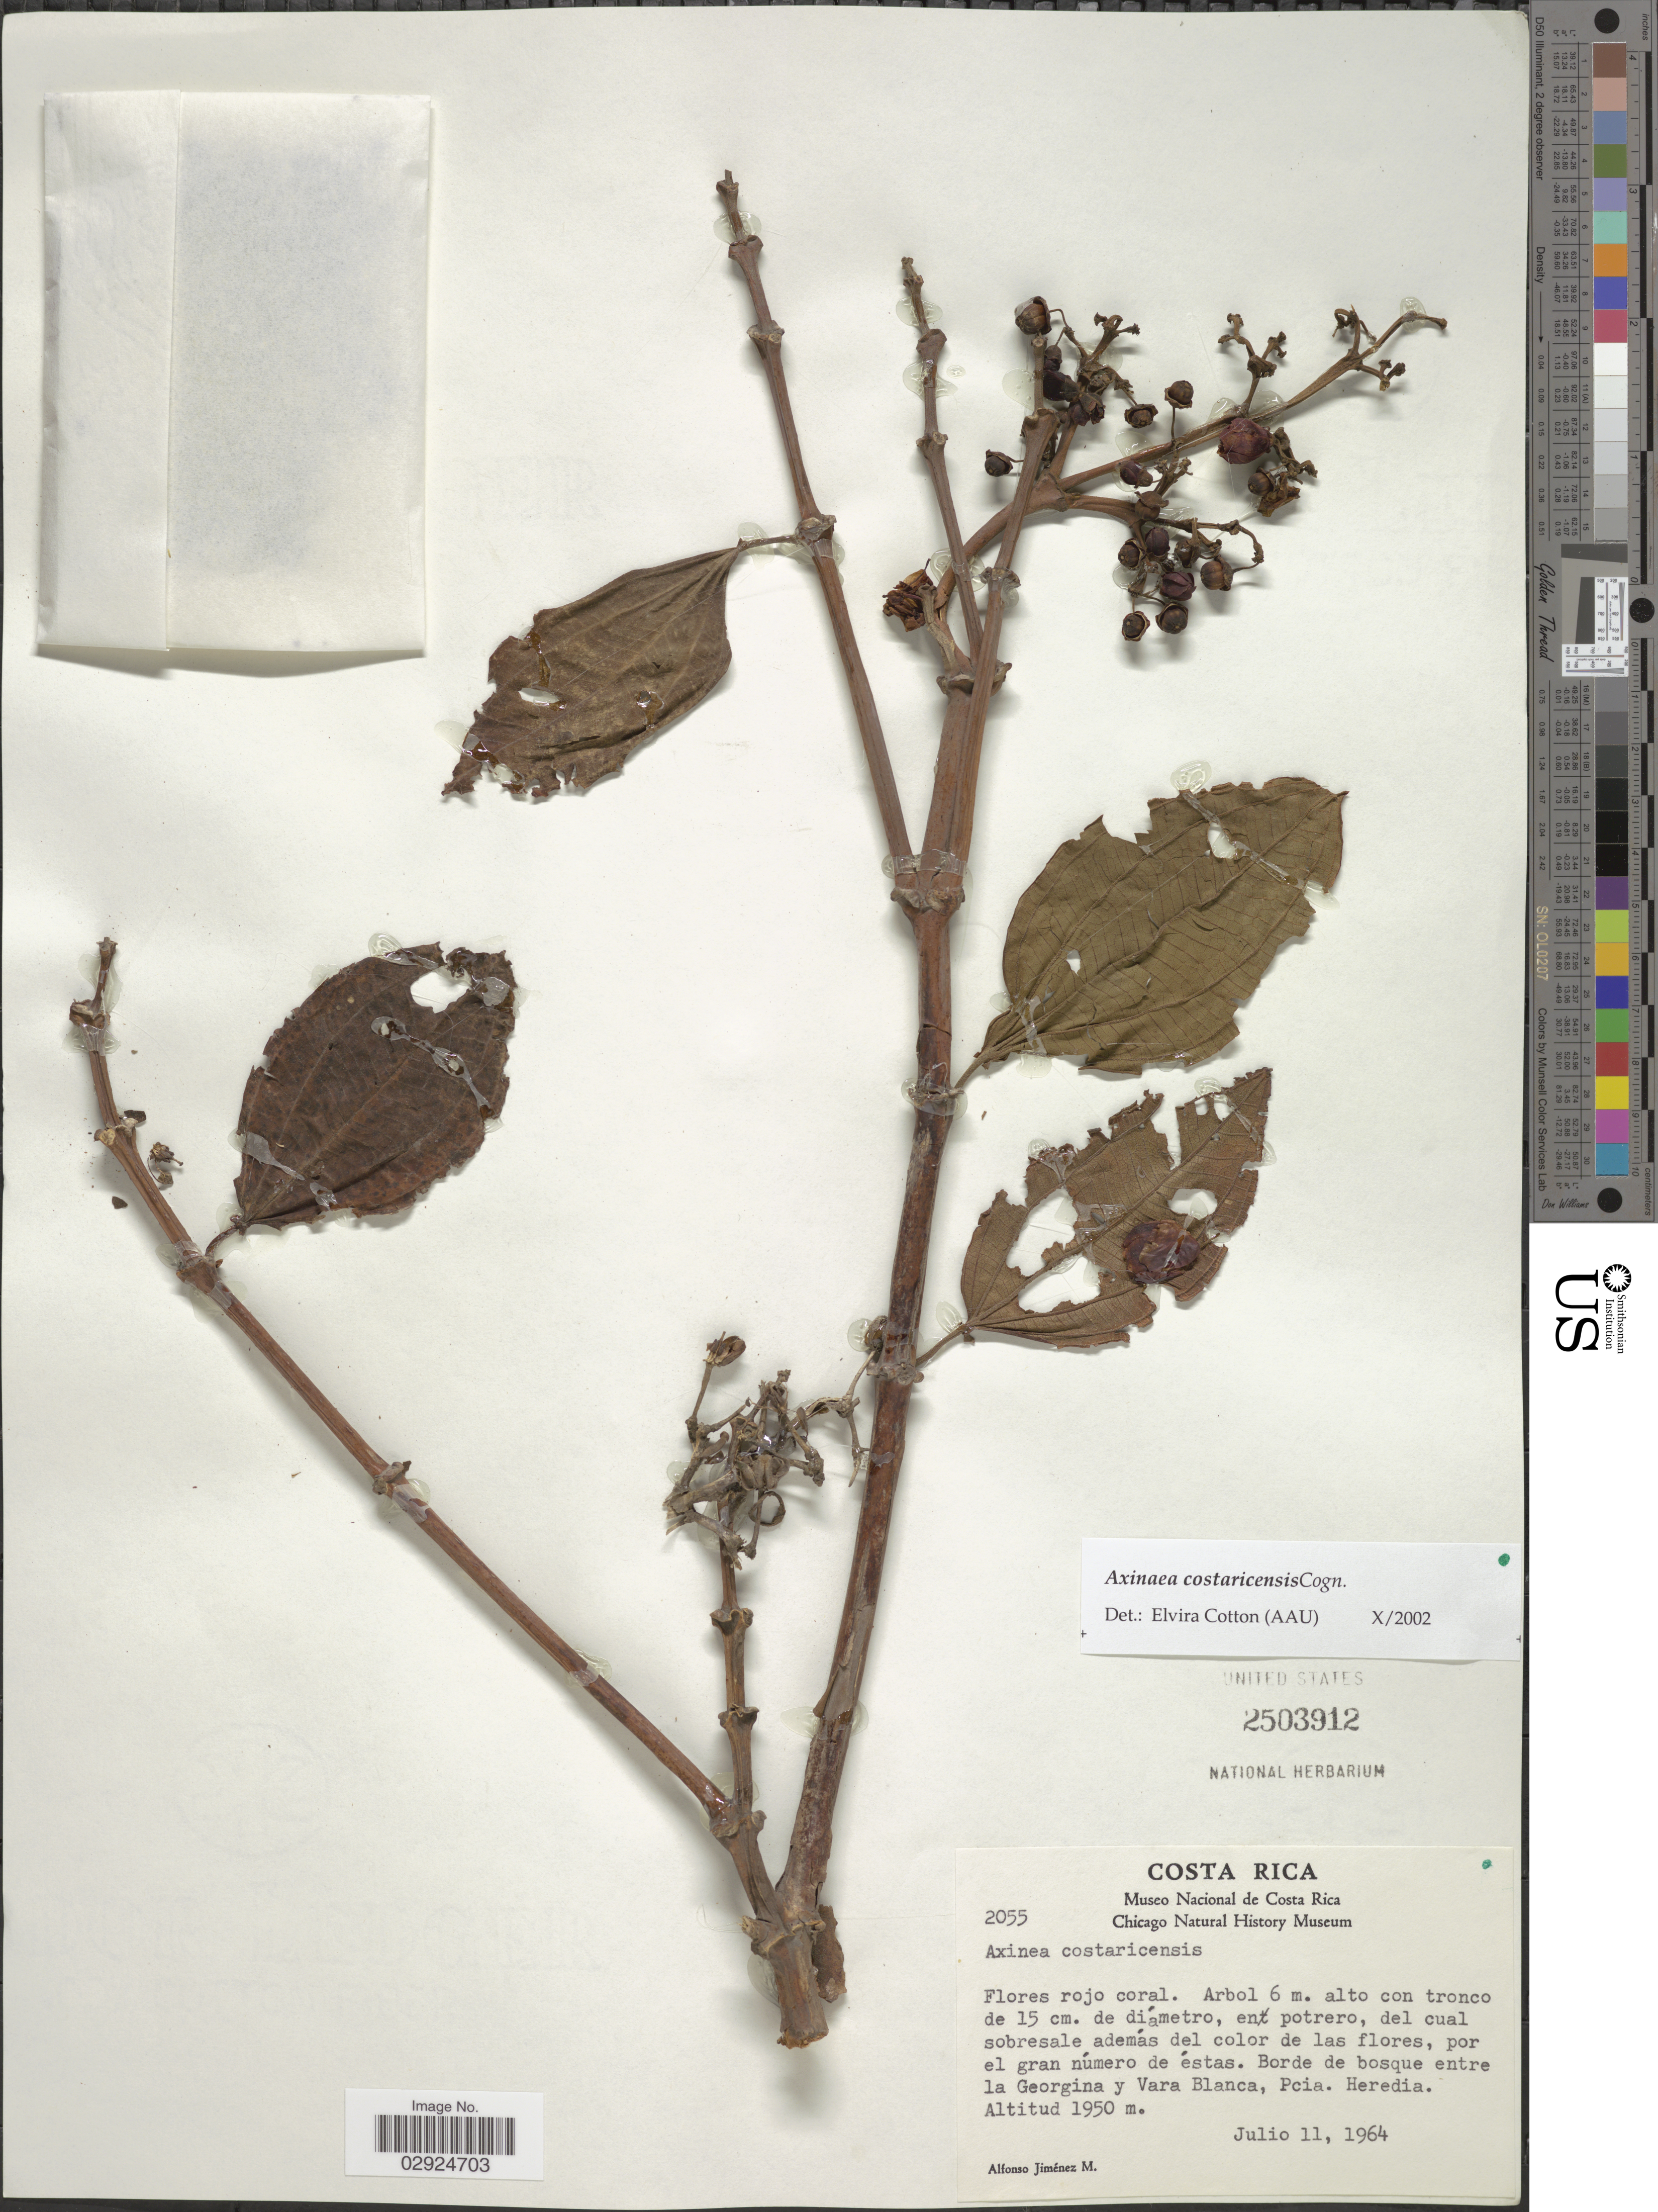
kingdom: Plantae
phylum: Tracheophyta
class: Magnoliopsida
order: Myrtales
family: Melastomataceae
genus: Axinaea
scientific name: Axinaea costaricensis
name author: Cogn. in A. DC.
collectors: A. Jimenez M.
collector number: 2055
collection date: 1964-07-11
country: Costa Rica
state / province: Heredia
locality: Borde de bosque entre la Georgina y Vara Blanca, Pcia. Heredia.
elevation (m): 1950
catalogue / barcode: US 2503912